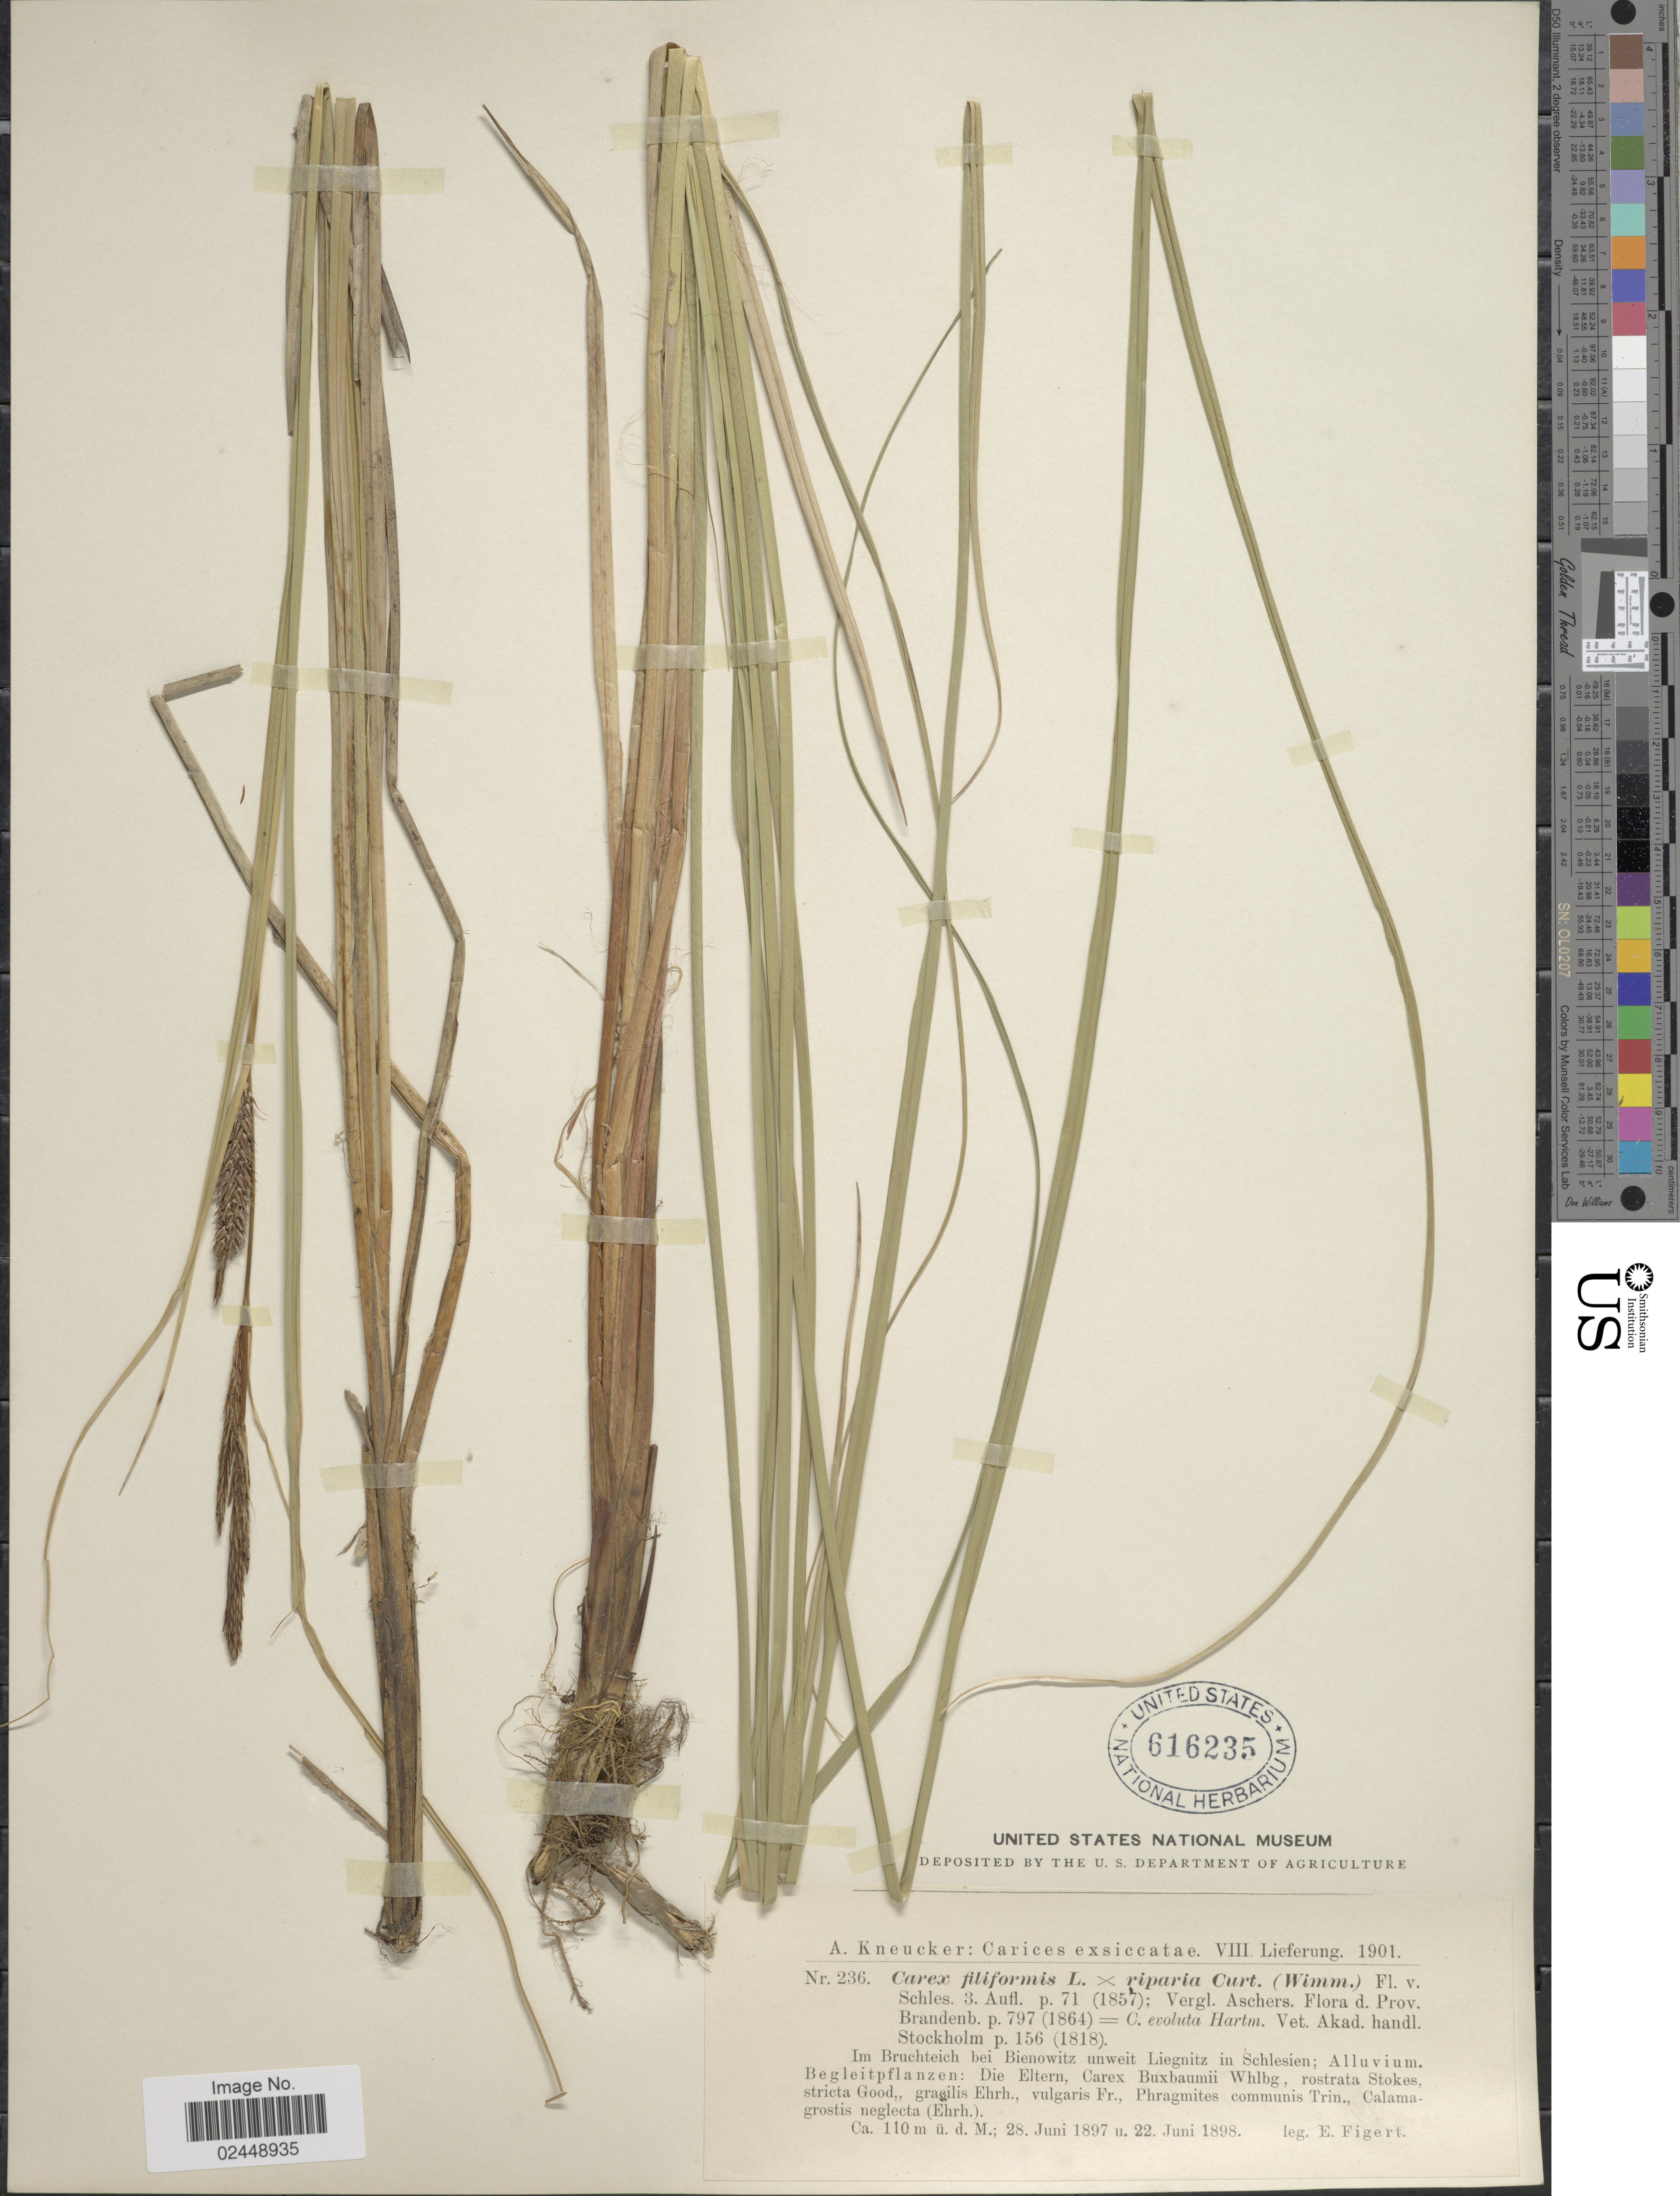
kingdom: Plantae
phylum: Tracheophyta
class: Liliopsida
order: Poales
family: Cyperaceae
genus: Carex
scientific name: Carex lasiocarpa var. lasiocarpa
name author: Ehrh.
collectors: E. Figert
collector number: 236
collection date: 1897-06-28/1898-06-22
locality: Im Bruchteich bei Bienowitz unweit Liegnitz in Schlesien; Alluvium, Begleitpflanzen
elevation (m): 110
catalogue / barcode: US 616235